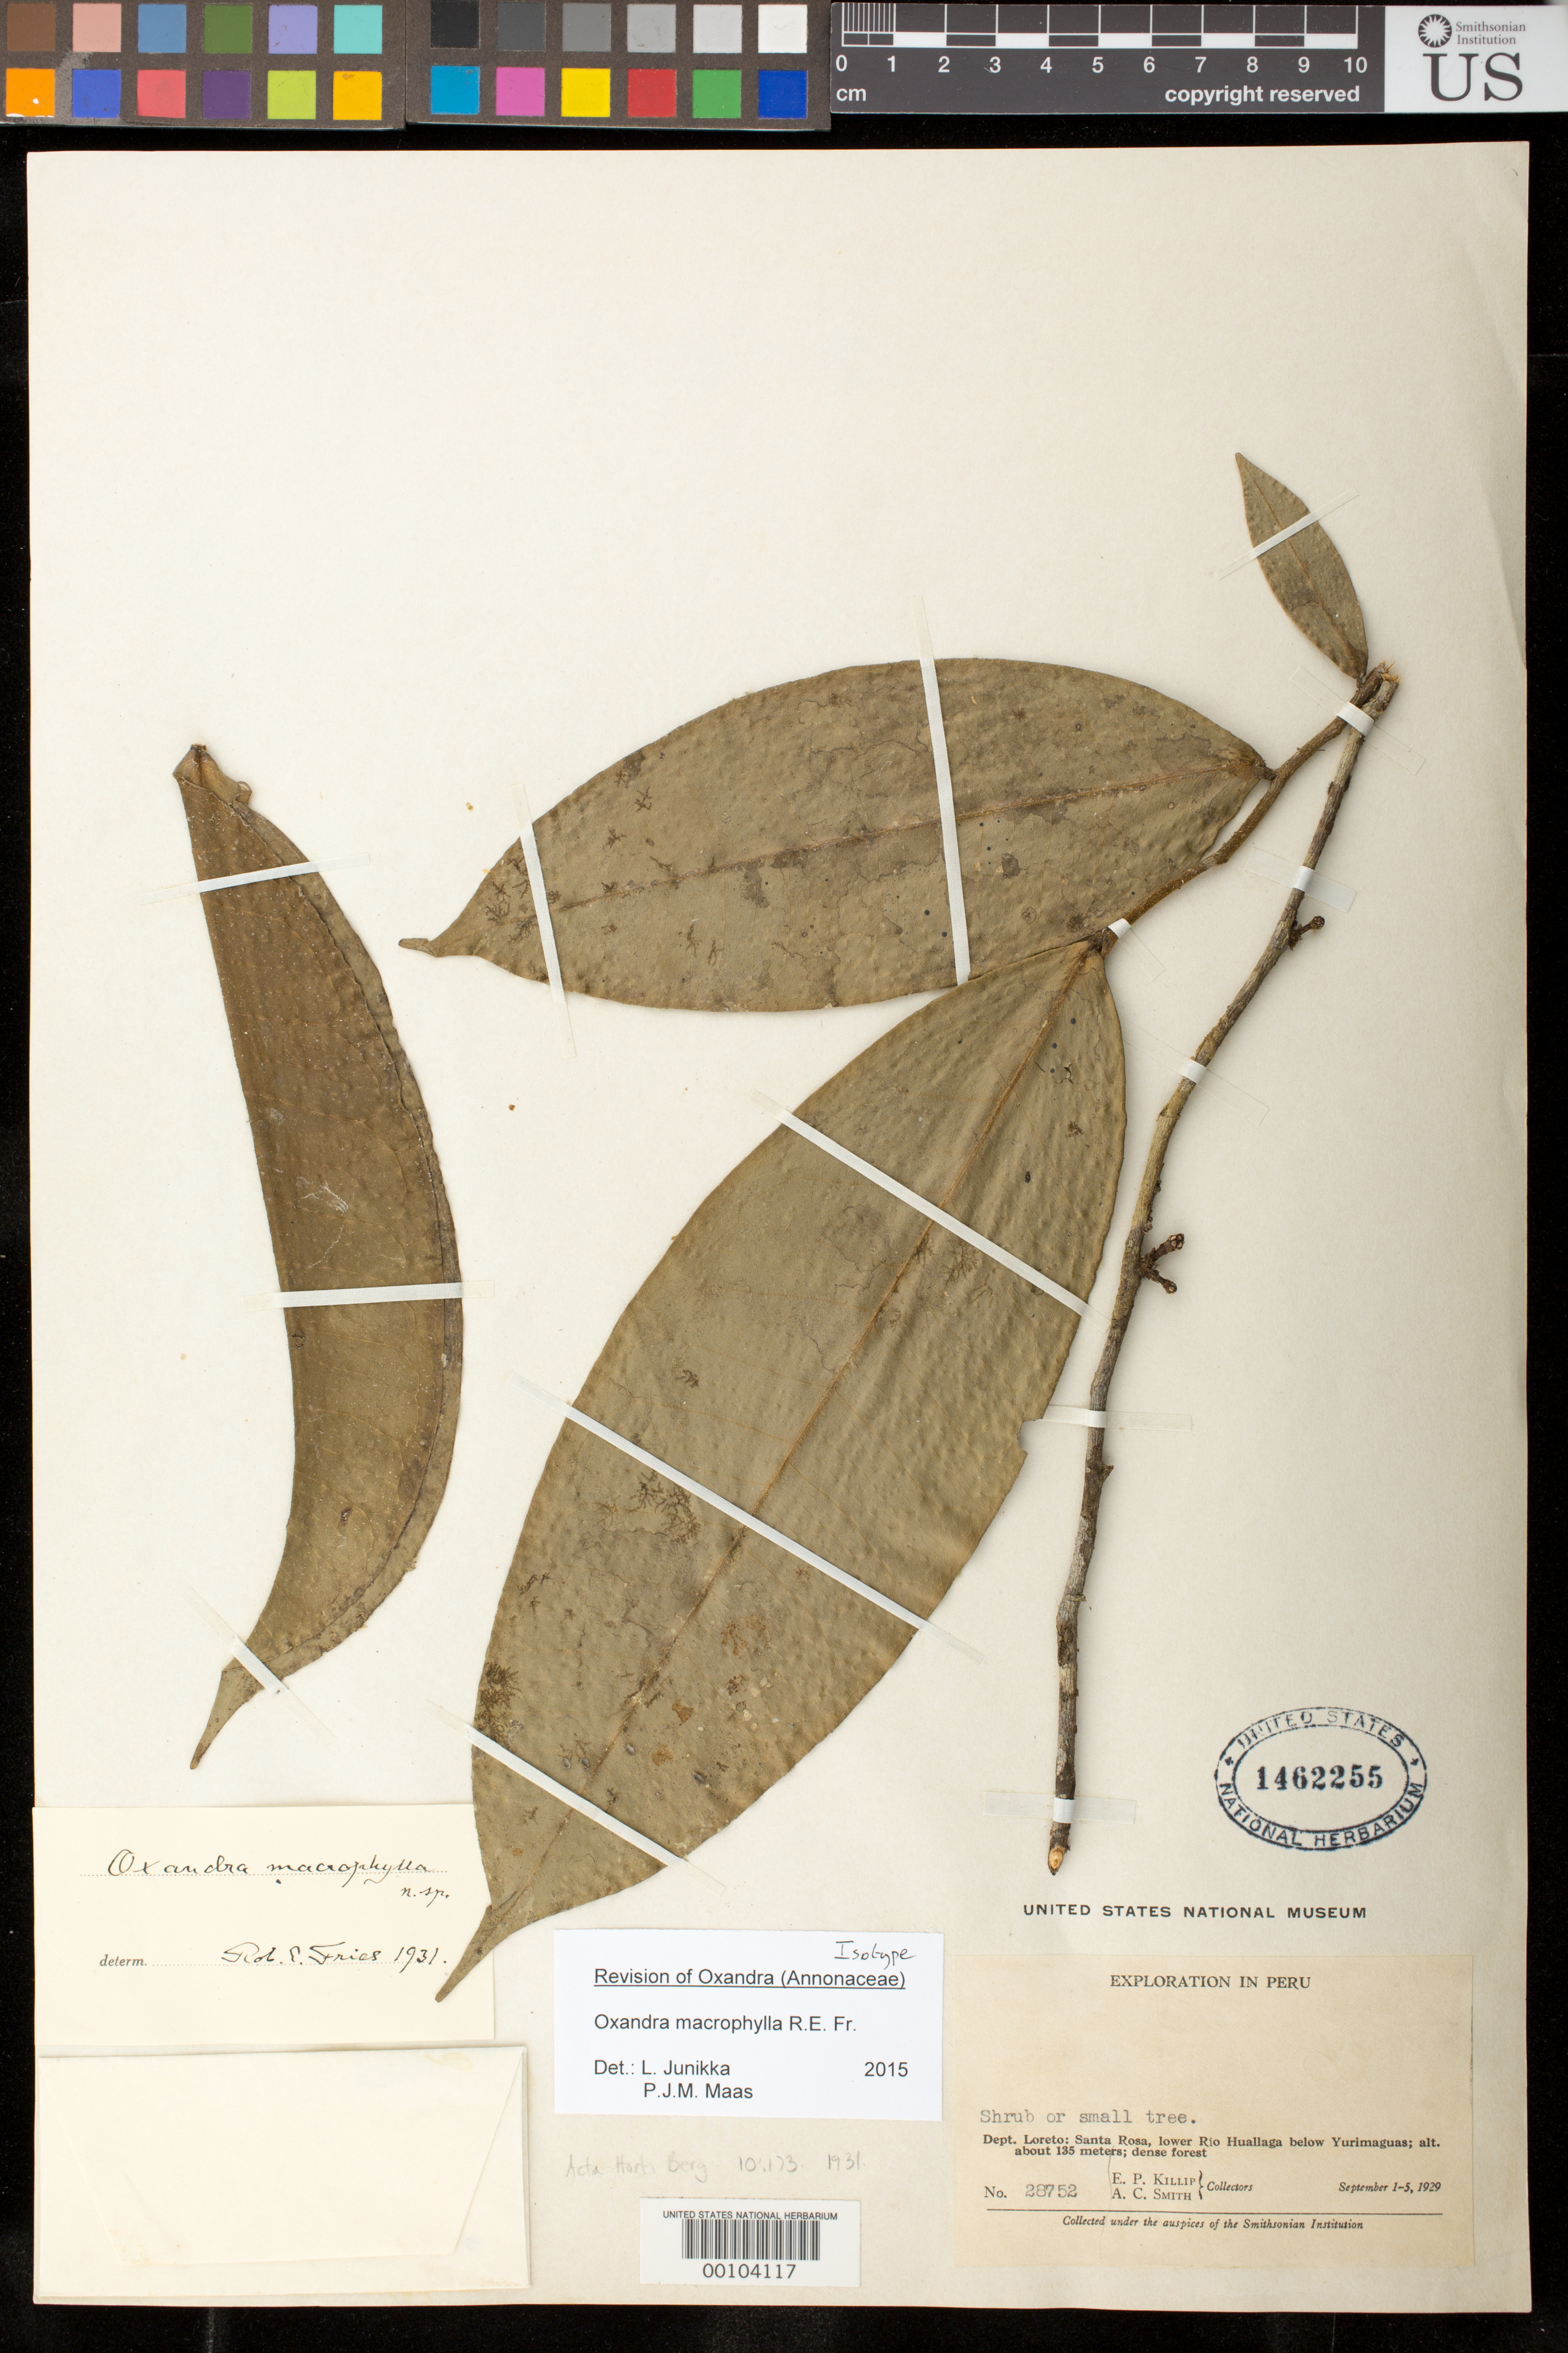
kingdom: Plantae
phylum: Tracheophyta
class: Magnoliopsida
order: Magnoliales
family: Annonaceae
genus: Oxandra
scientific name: Oxandra macrophylla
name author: R.E. Fr.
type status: Isotype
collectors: E. P. Killip & A. C. Smith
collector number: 28752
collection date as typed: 01 Sep 1929 to 05 Sep 1929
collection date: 1929-09-01/1929-09-05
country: Peru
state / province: Loreto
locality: Santa Rosa, lower Rio Huallaga, below Yurimaguas.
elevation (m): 135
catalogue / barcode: US 1462255